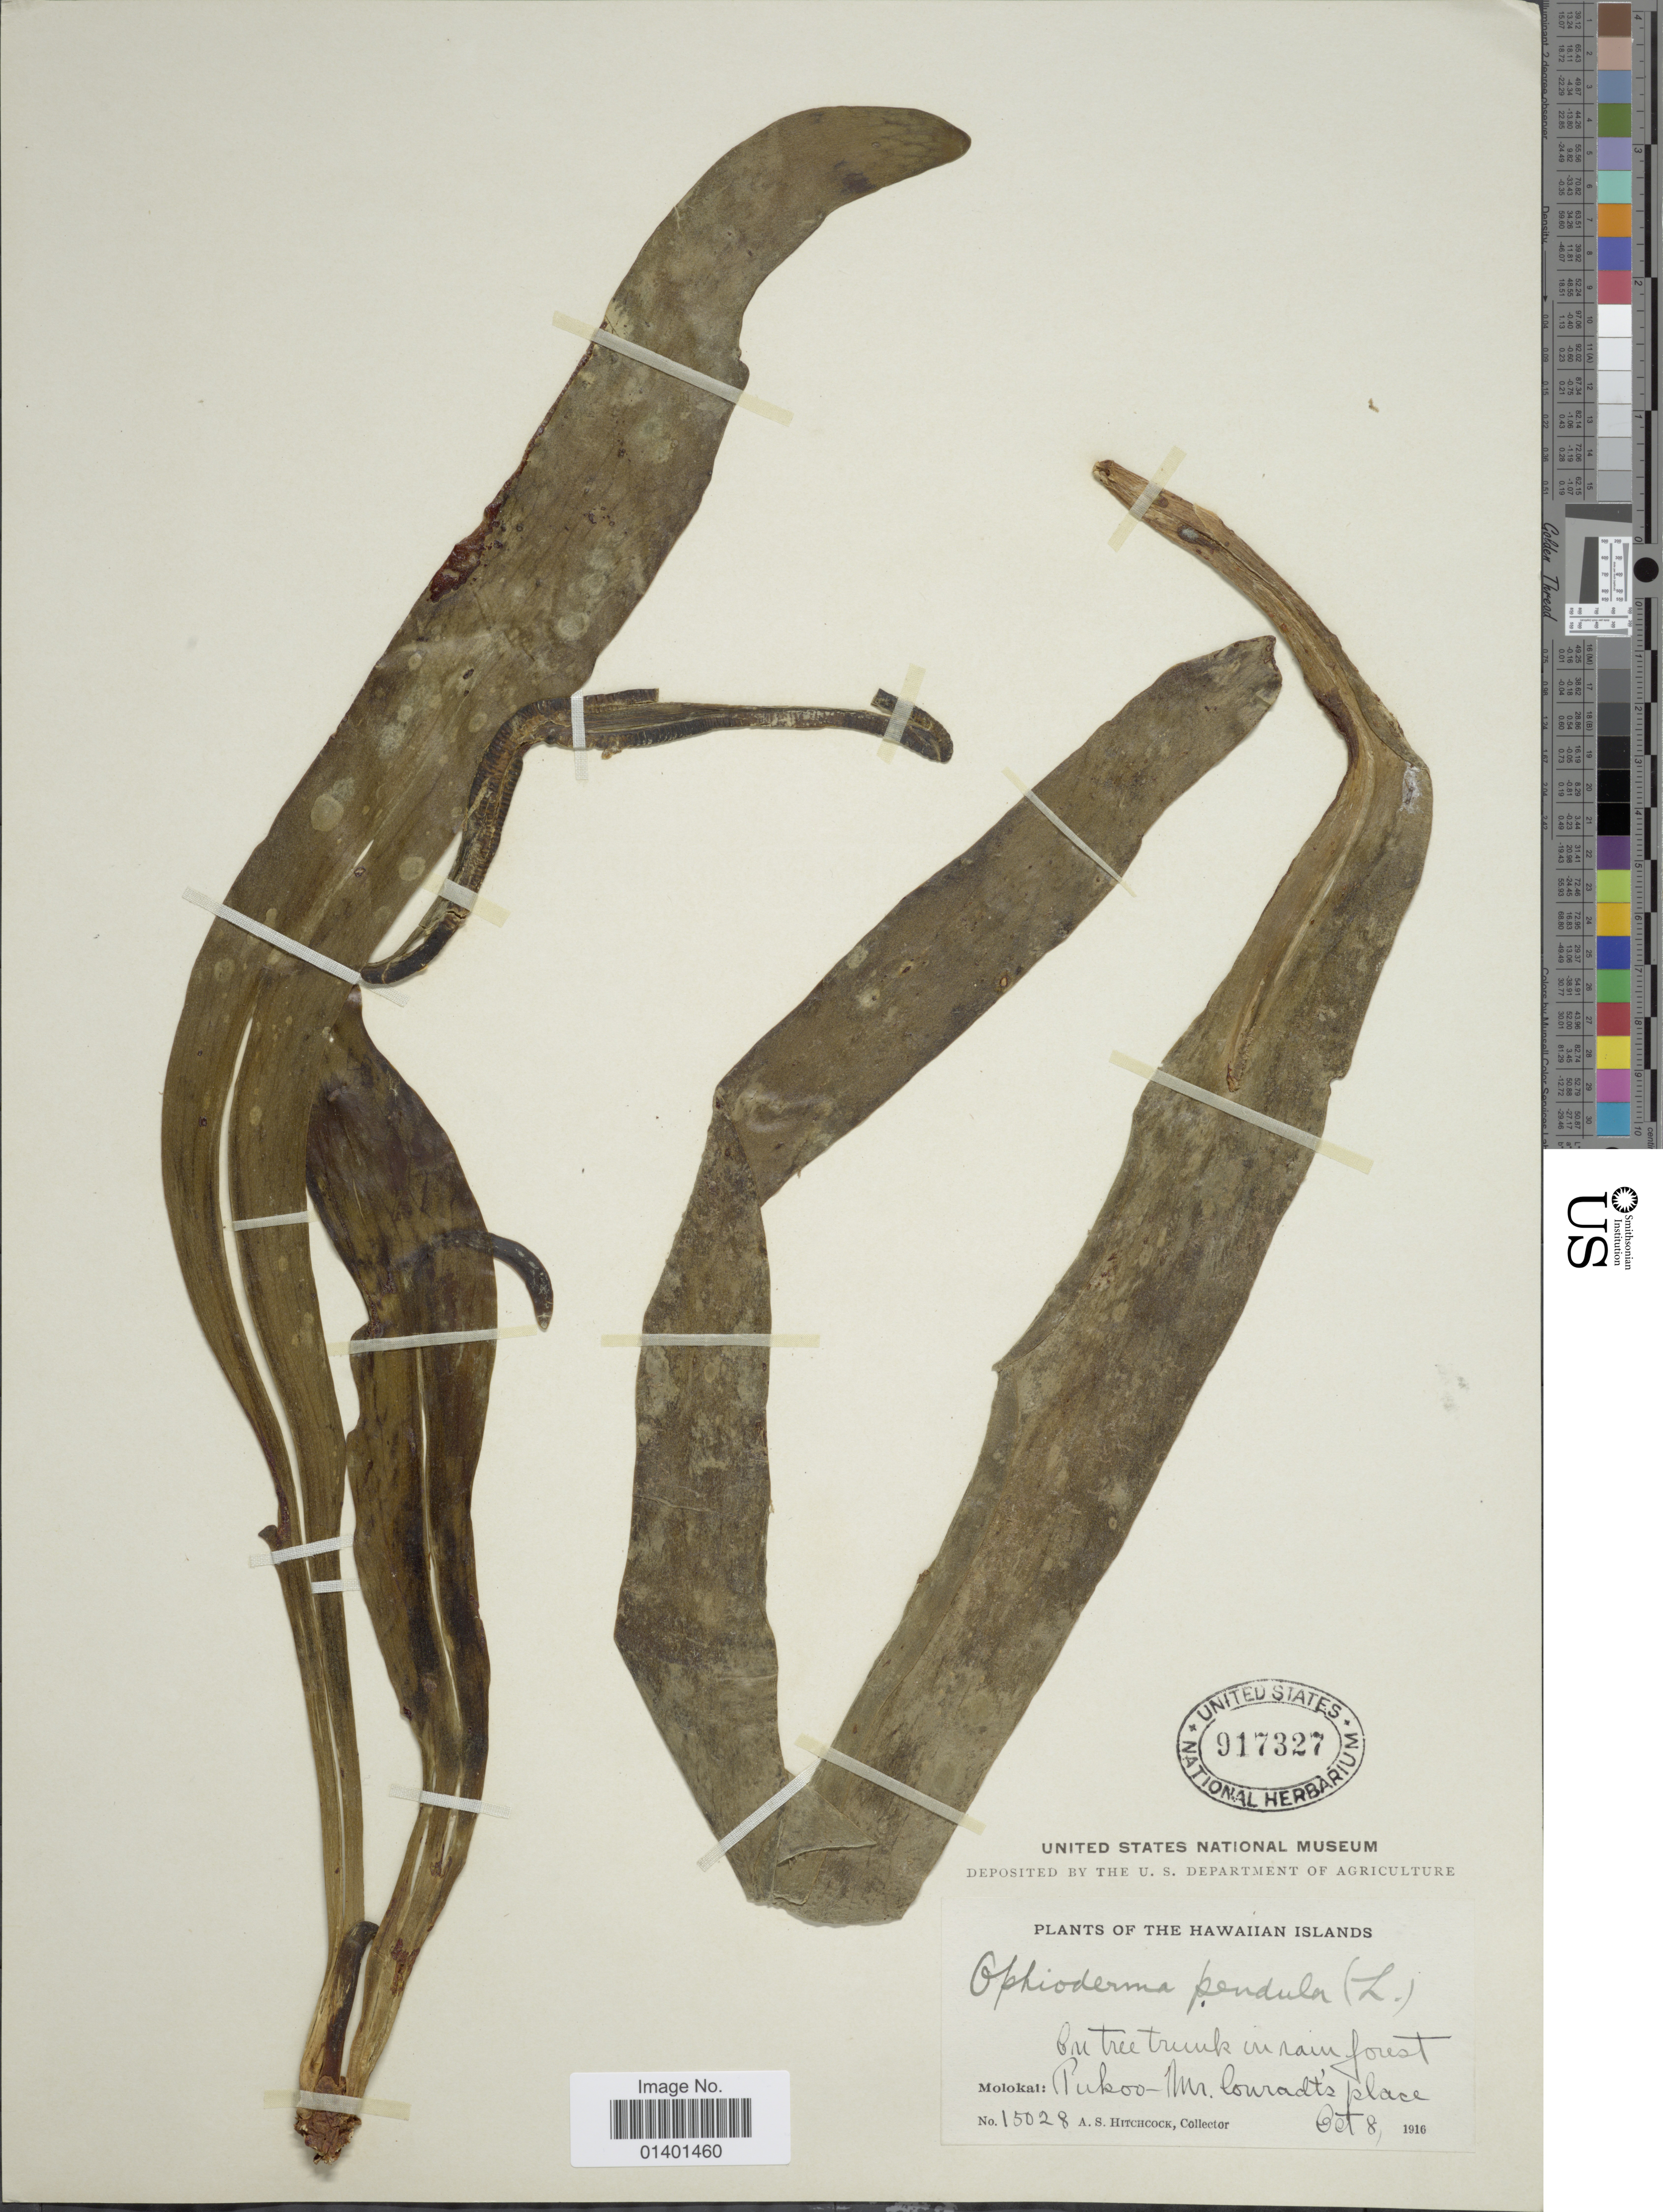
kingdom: Plantae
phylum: Tracheophyta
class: Polypodiopsida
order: Ophioglossales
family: Ophioglossaceae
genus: Ophioderma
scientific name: Ophioderma pendulum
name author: (L.) C. Presl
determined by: Wagner, W. L., (BOT), Smithsonian Institution - National Museum of Natural History (UNITED STATES)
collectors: A. S. Hitchcock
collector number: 15028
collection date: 1916-10-08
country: United States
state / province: Hawaii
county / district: Maui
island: Moloka'i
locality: Pukoo-Mr. Conradt's place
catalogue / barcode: US 917327